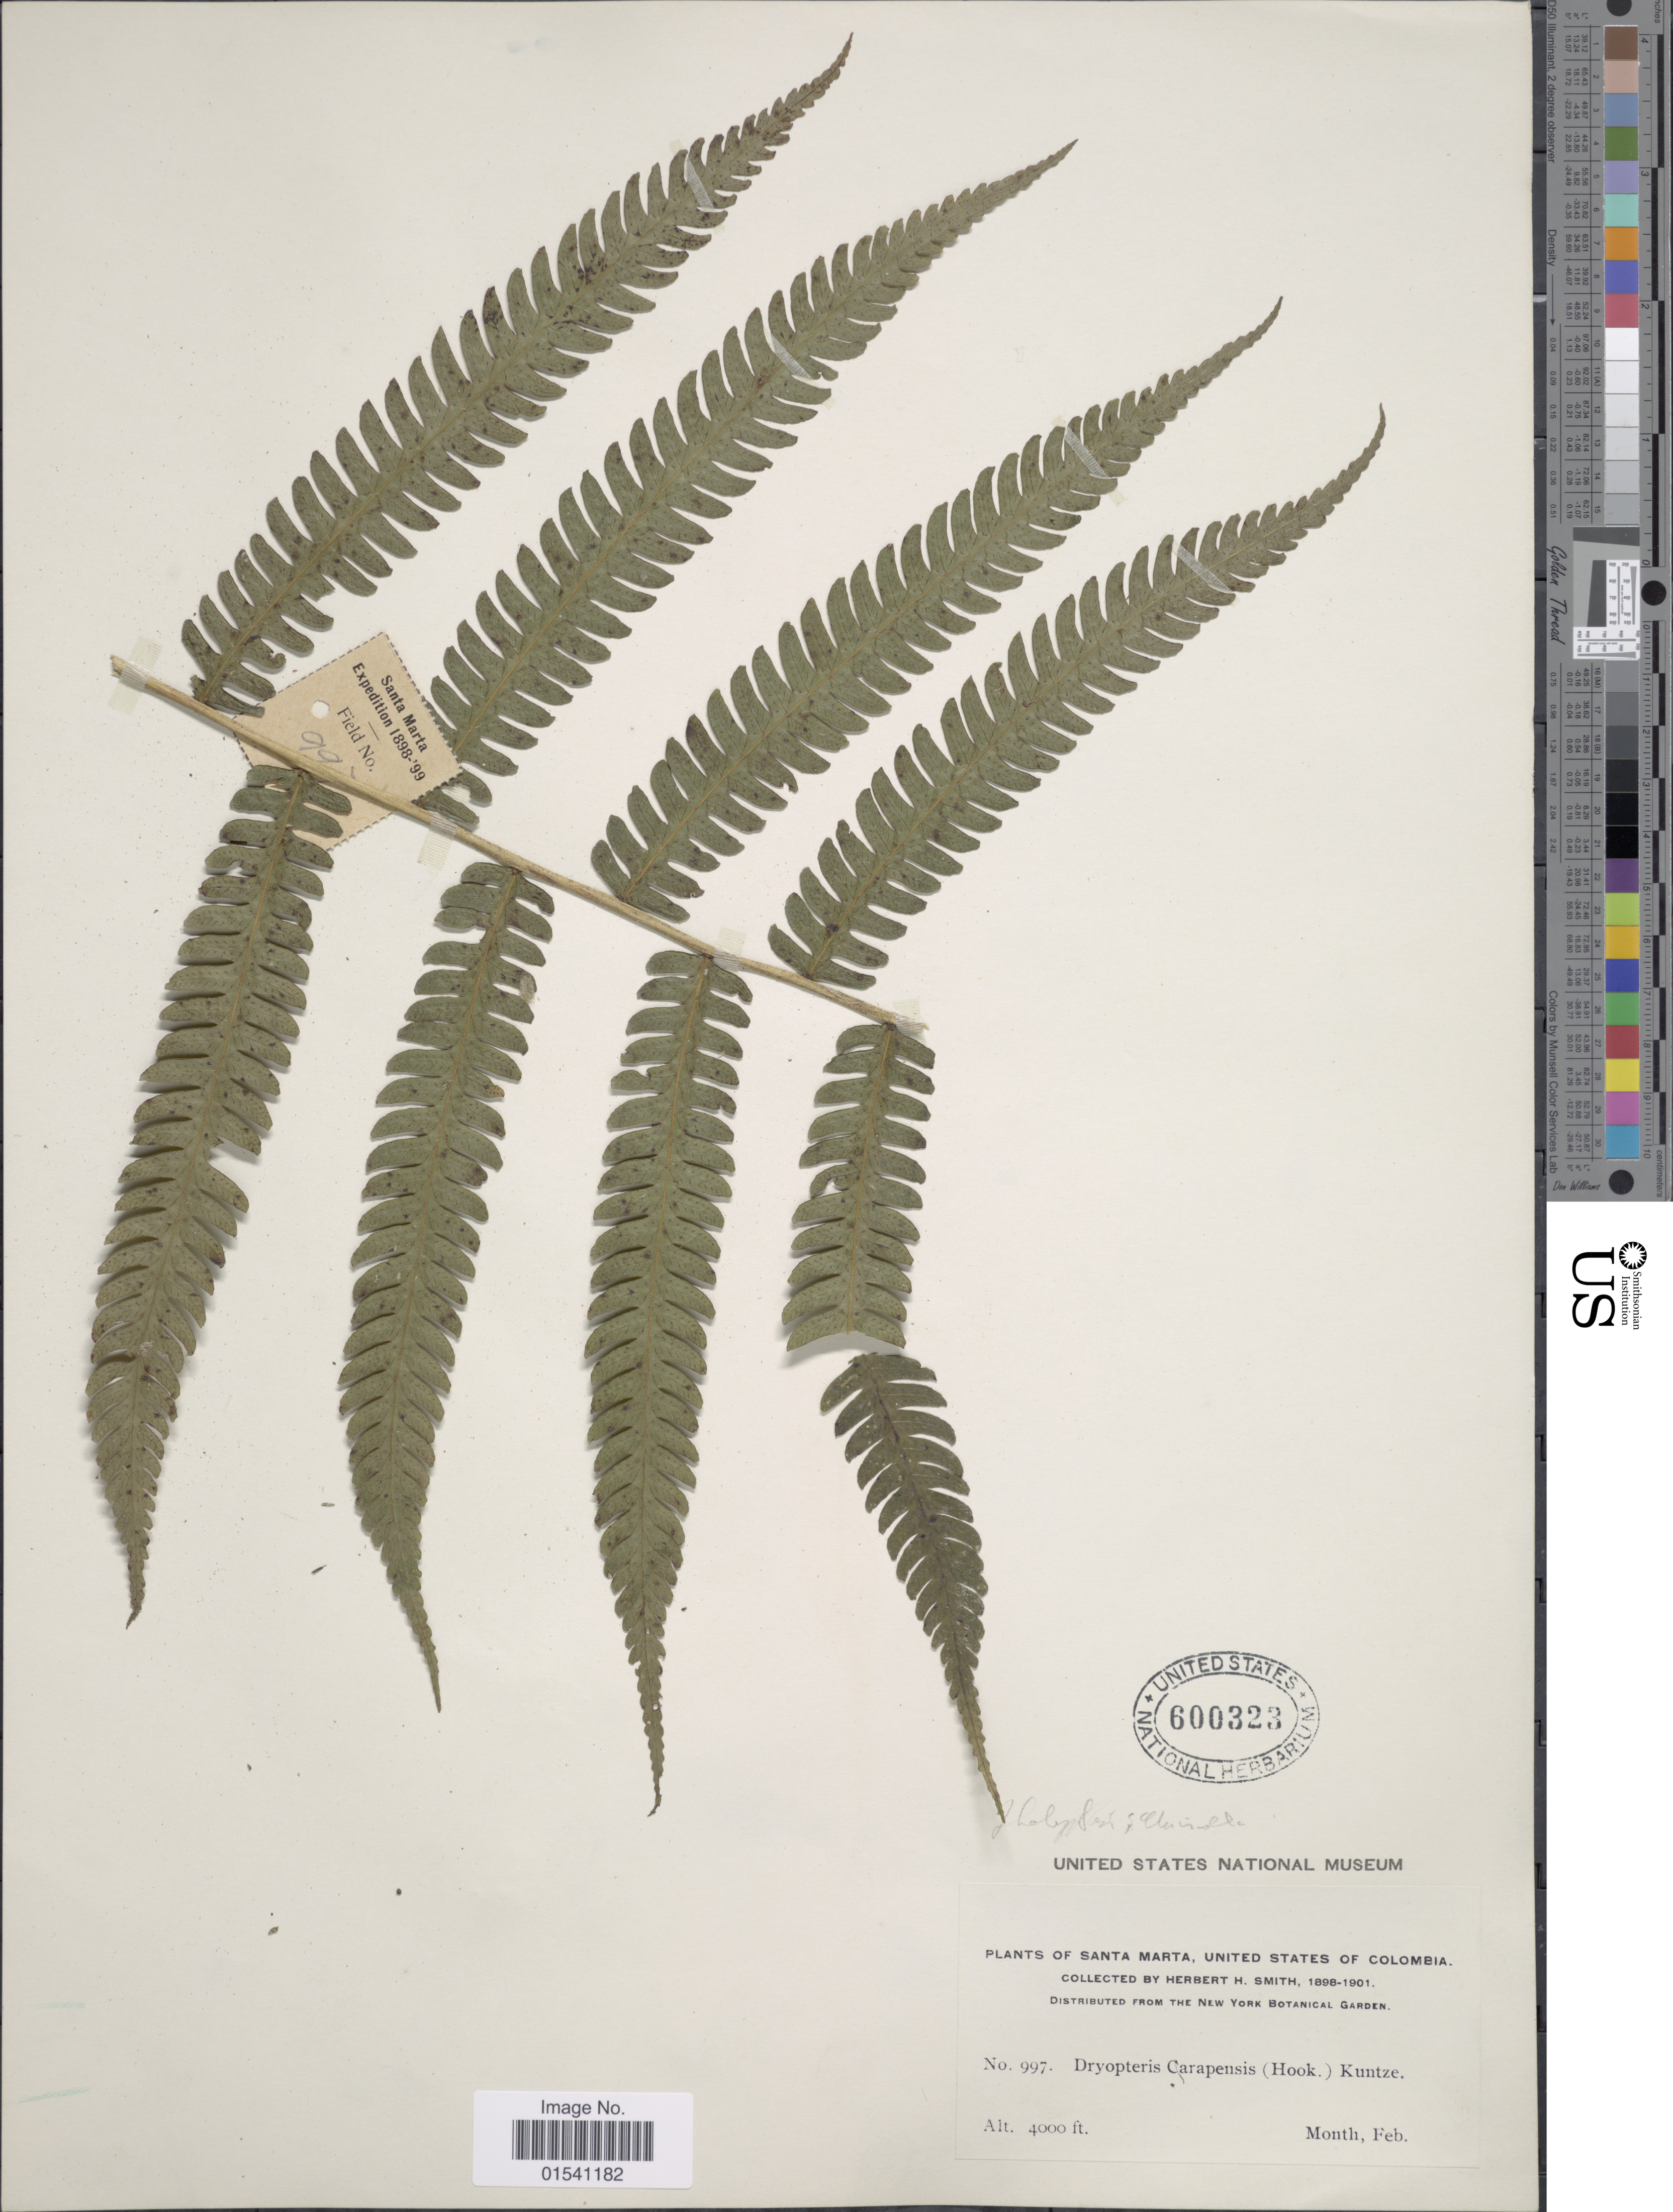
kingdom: Plantae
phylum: Tracheophyta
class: Polypodiopsida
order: Polypodiales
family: Thelypteridaceae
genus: Amauropelta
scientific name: Amauropelta sp.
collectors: Herbert H. Smith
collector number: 997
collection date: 1898-02/1901-02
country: Colombia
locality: Santa Marta, United States of Colombia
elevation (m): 1219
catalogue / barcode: US 600323